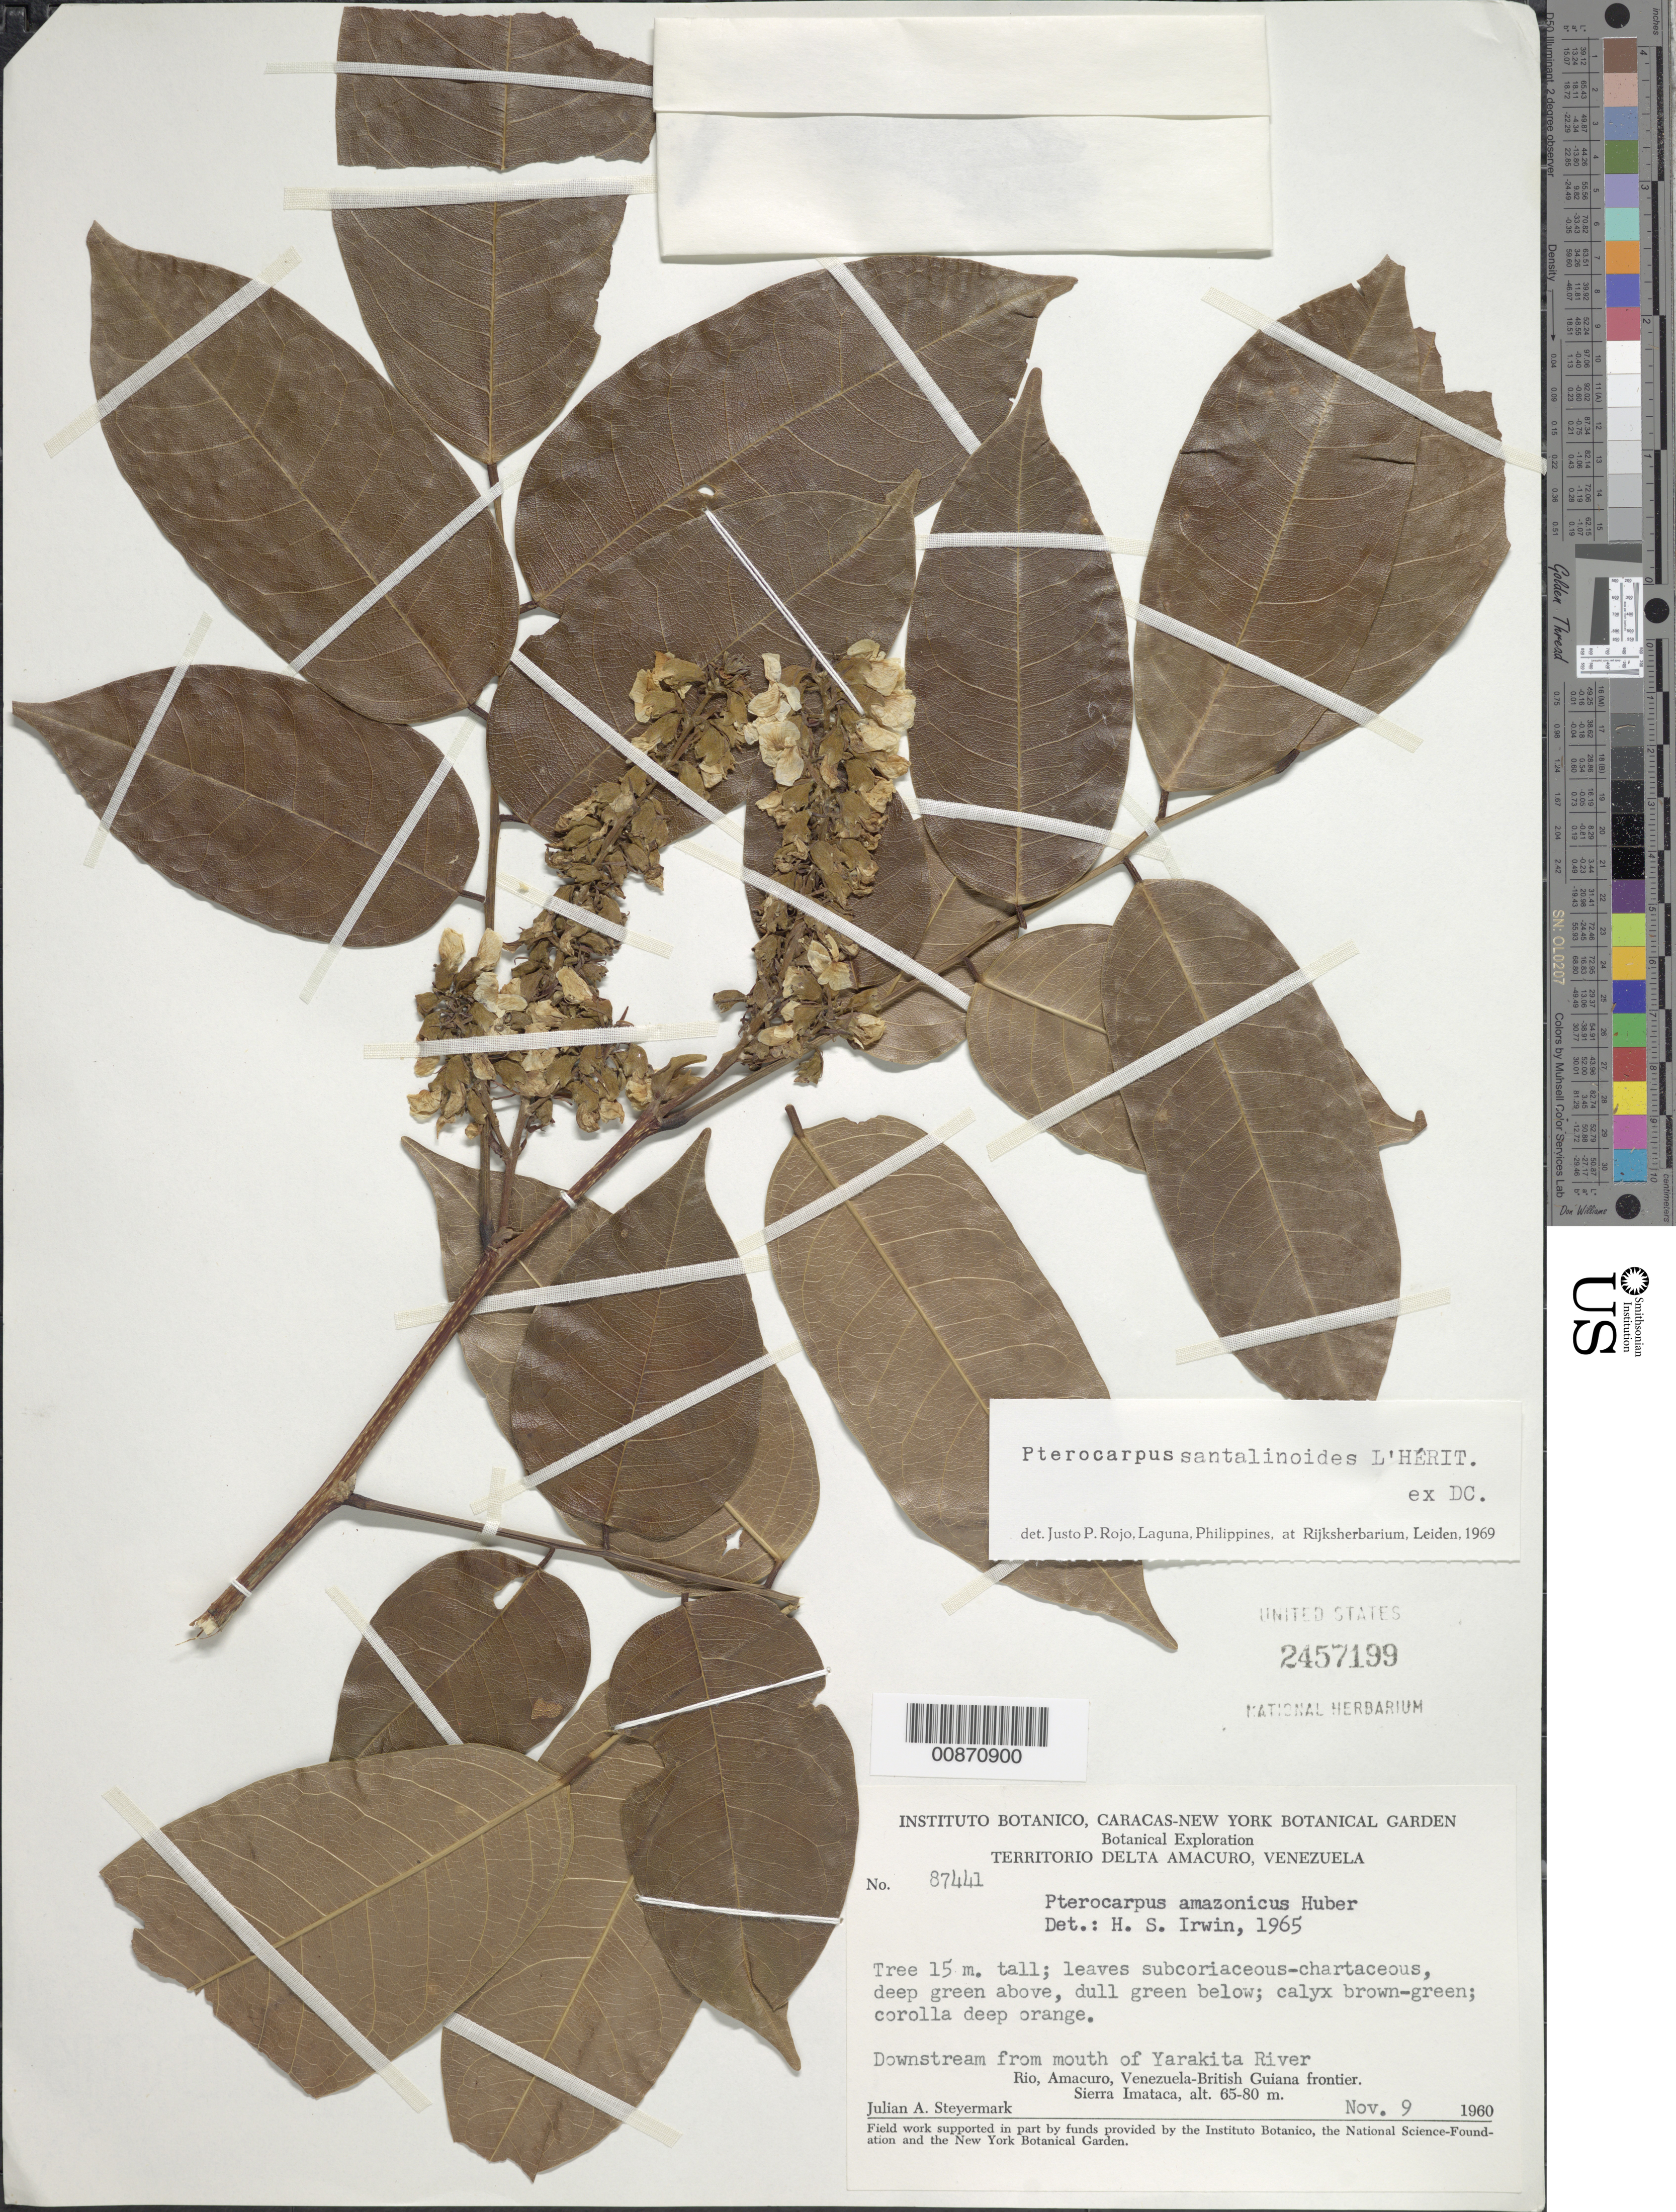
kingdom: Plantae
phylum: Tracheophyta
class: Magnoliopsida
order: Fabales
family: Fabaceae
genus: Pterocarpus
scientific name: Pterocarpus santalinoides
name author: L'Hér. ex DC.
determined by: Rojo, Justo P., (L), Nationaal Herbarium Nederland, Leiden University branch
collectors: J. Steyermark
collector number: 87441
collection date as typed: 9-Nov-60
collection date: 1960-11-09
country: Venezuela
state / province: Delta Amacuro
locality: Rio Amacuro, Sierra Imataca, Venezuela-Guyana border; downstream from mouth of Yarakita River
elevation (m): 65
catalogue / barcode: US 2457199